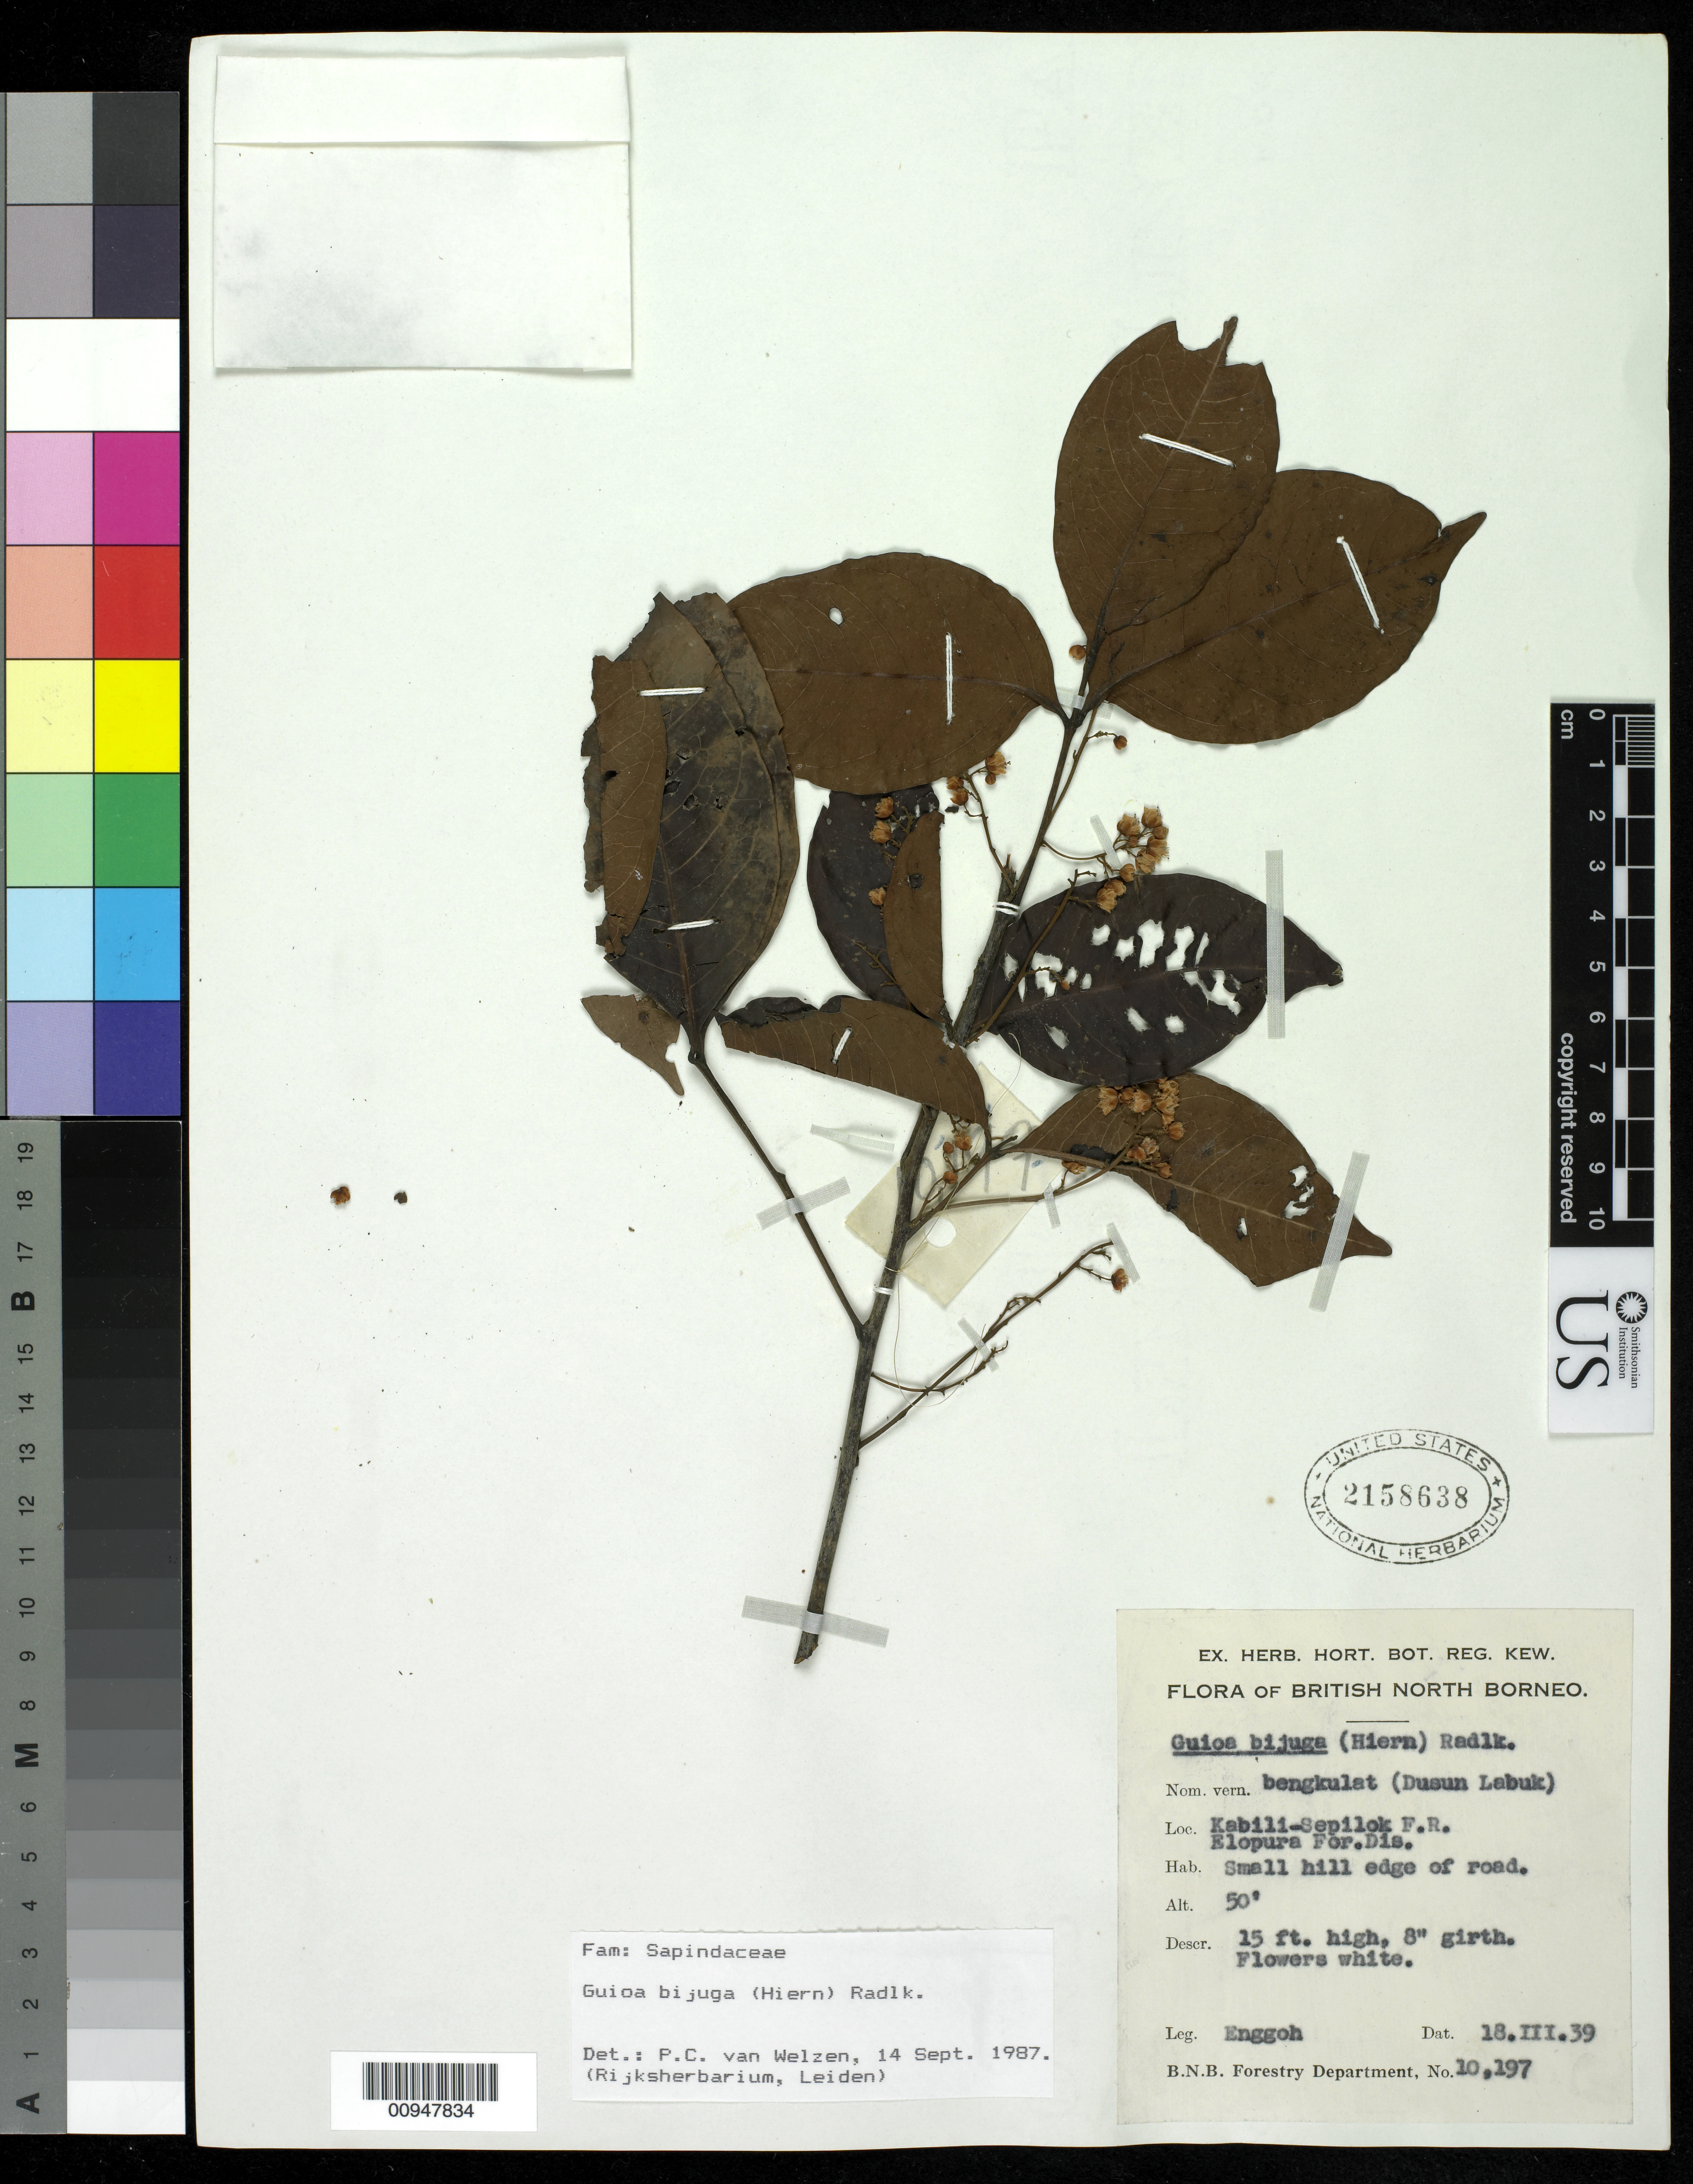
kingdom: Plantae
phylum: Tracheophyta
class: Magnoliopsida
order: Sapindales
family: Sapindaceae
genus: Guioa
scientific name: Guioa bijuga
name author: (Hiern) Radlk.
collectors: -. Enggoh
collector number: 10197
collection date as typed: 18 Mar 1939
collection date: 1939-03-18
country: Indonesia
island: Borneo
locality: Kabili-Sepilok F. R., Klopura For. Dis.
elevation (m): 15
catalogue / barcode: US 2158638